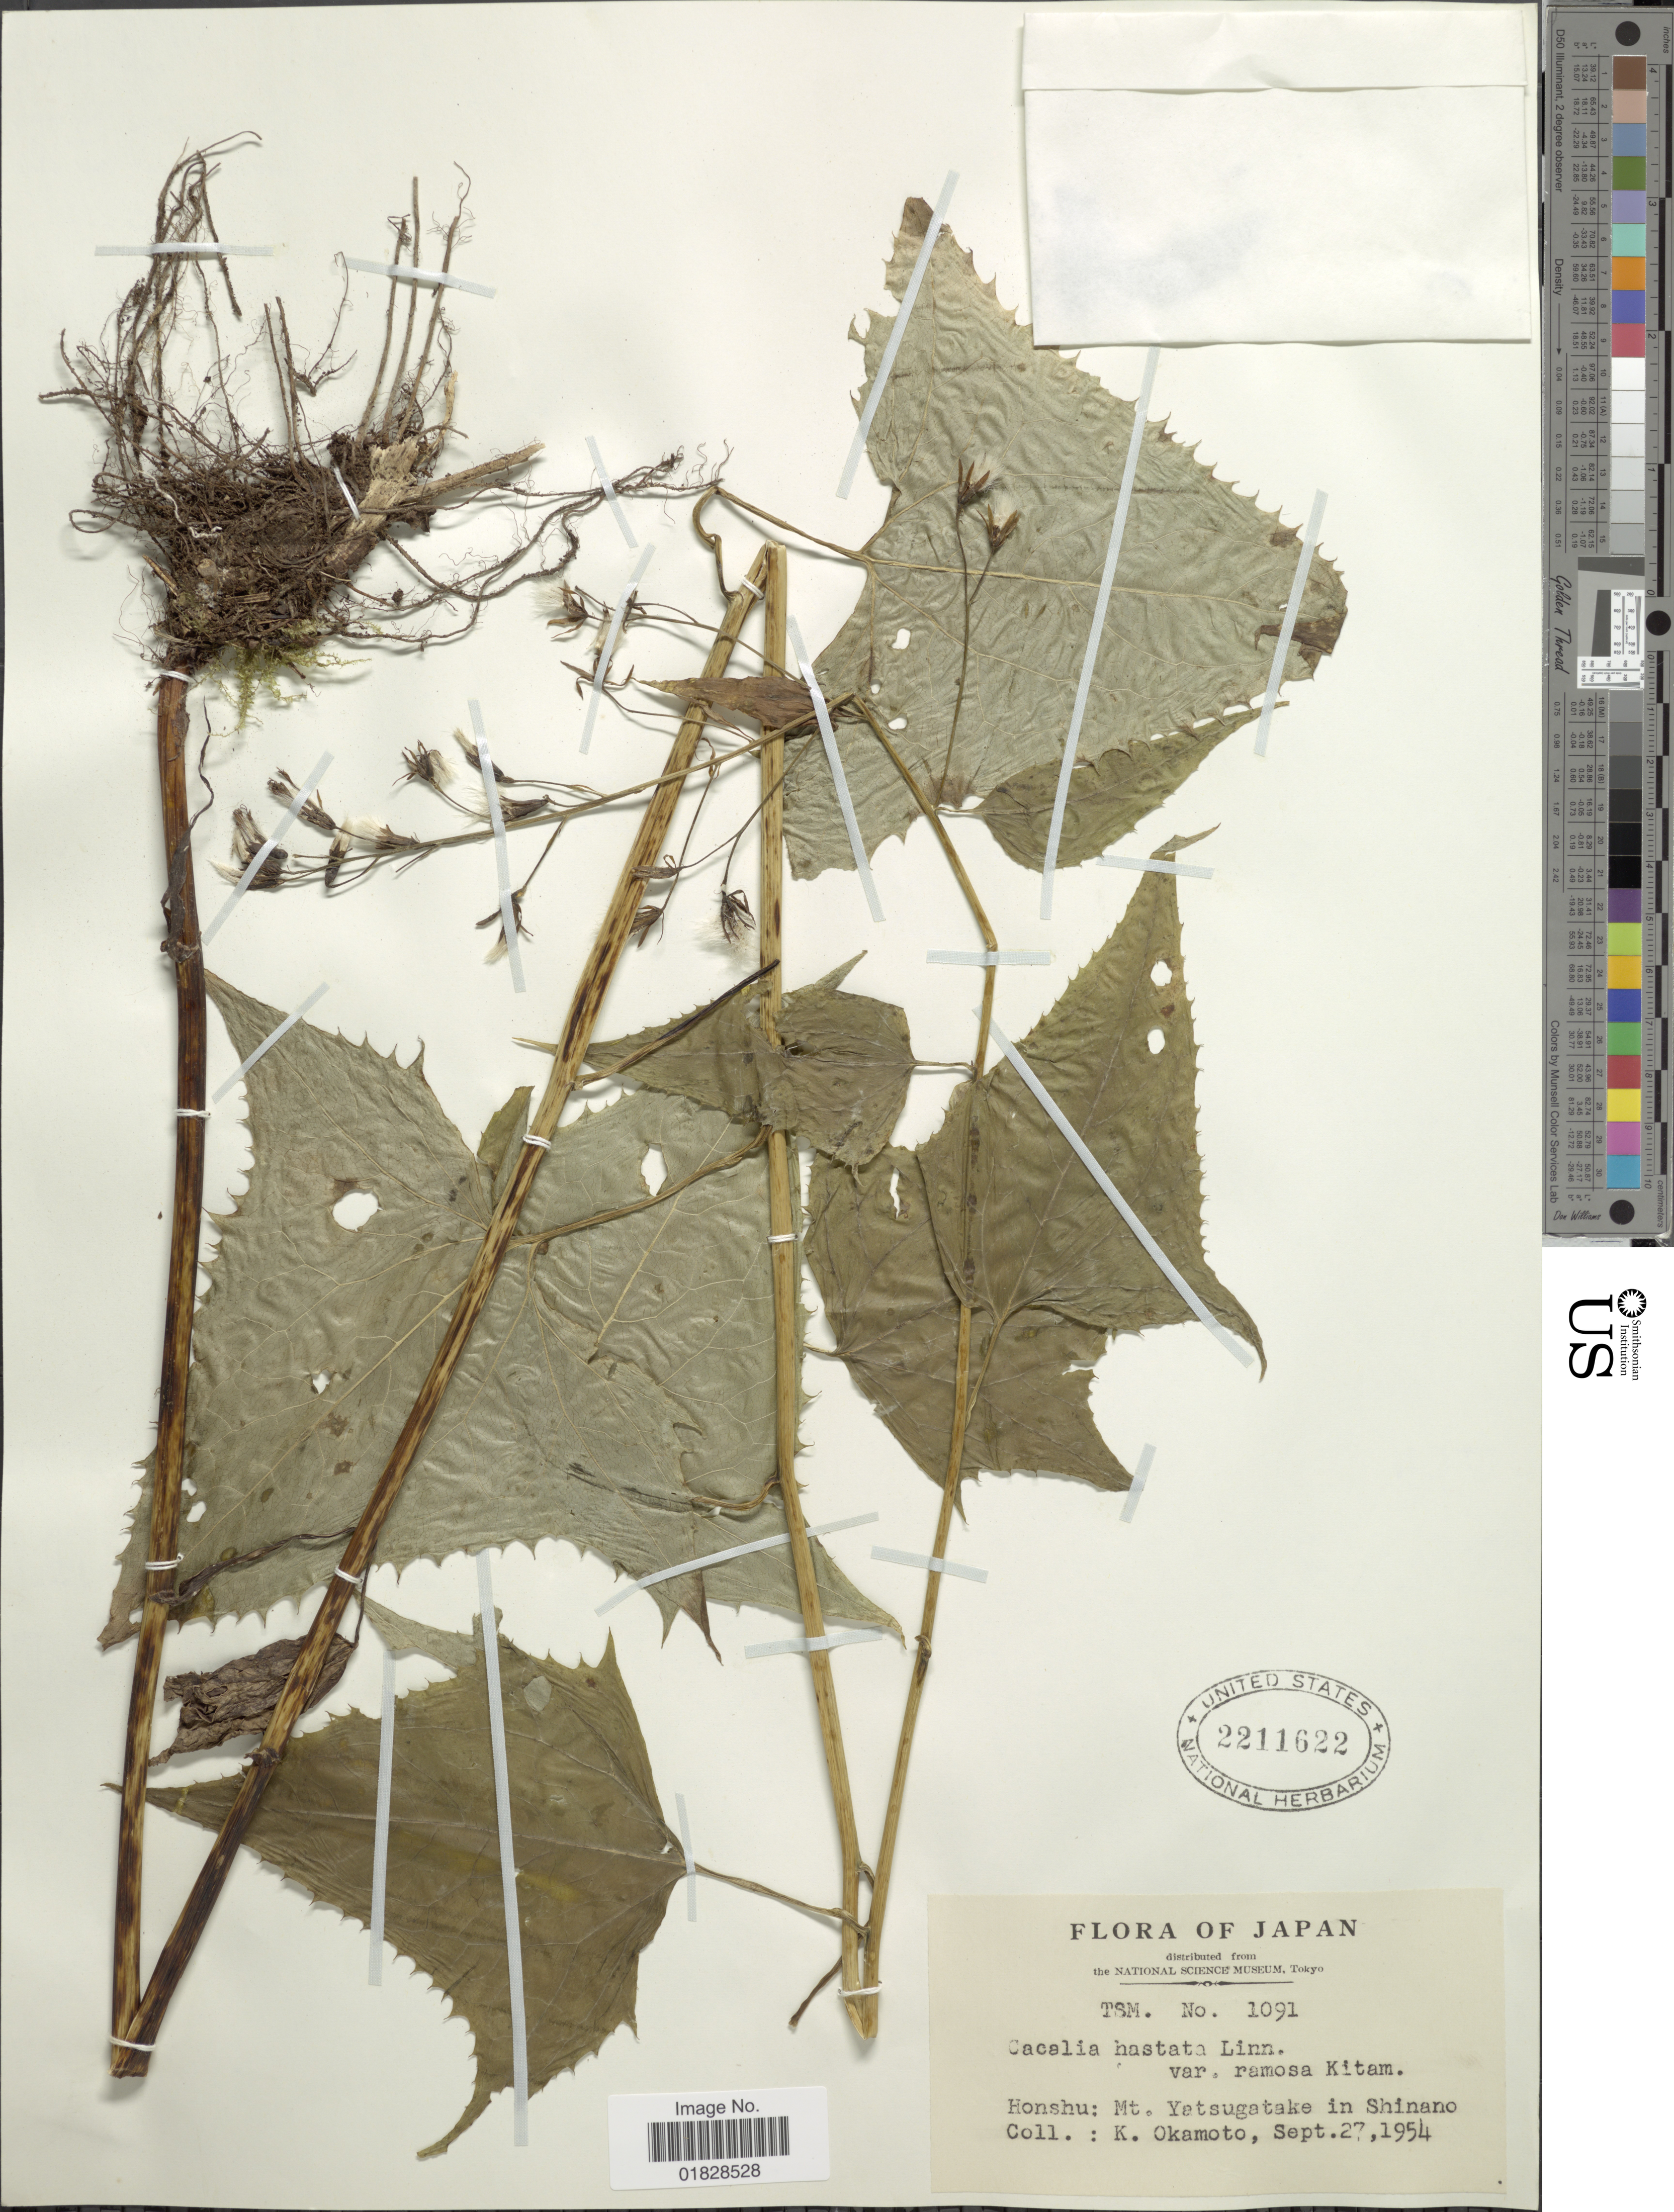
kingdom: Plantae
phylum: Tracheophyta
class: Magnoliopsida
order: Asterales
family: Asteraceae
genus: Parasenecio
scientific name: Parasenecio hastatus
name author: (L.) H. Koyama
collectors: K. Okamoto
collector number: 1091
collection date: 1954-09-27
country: Japan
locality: Honshu: Mt. Yatsugatake in Shinano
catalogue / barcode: US 2211622